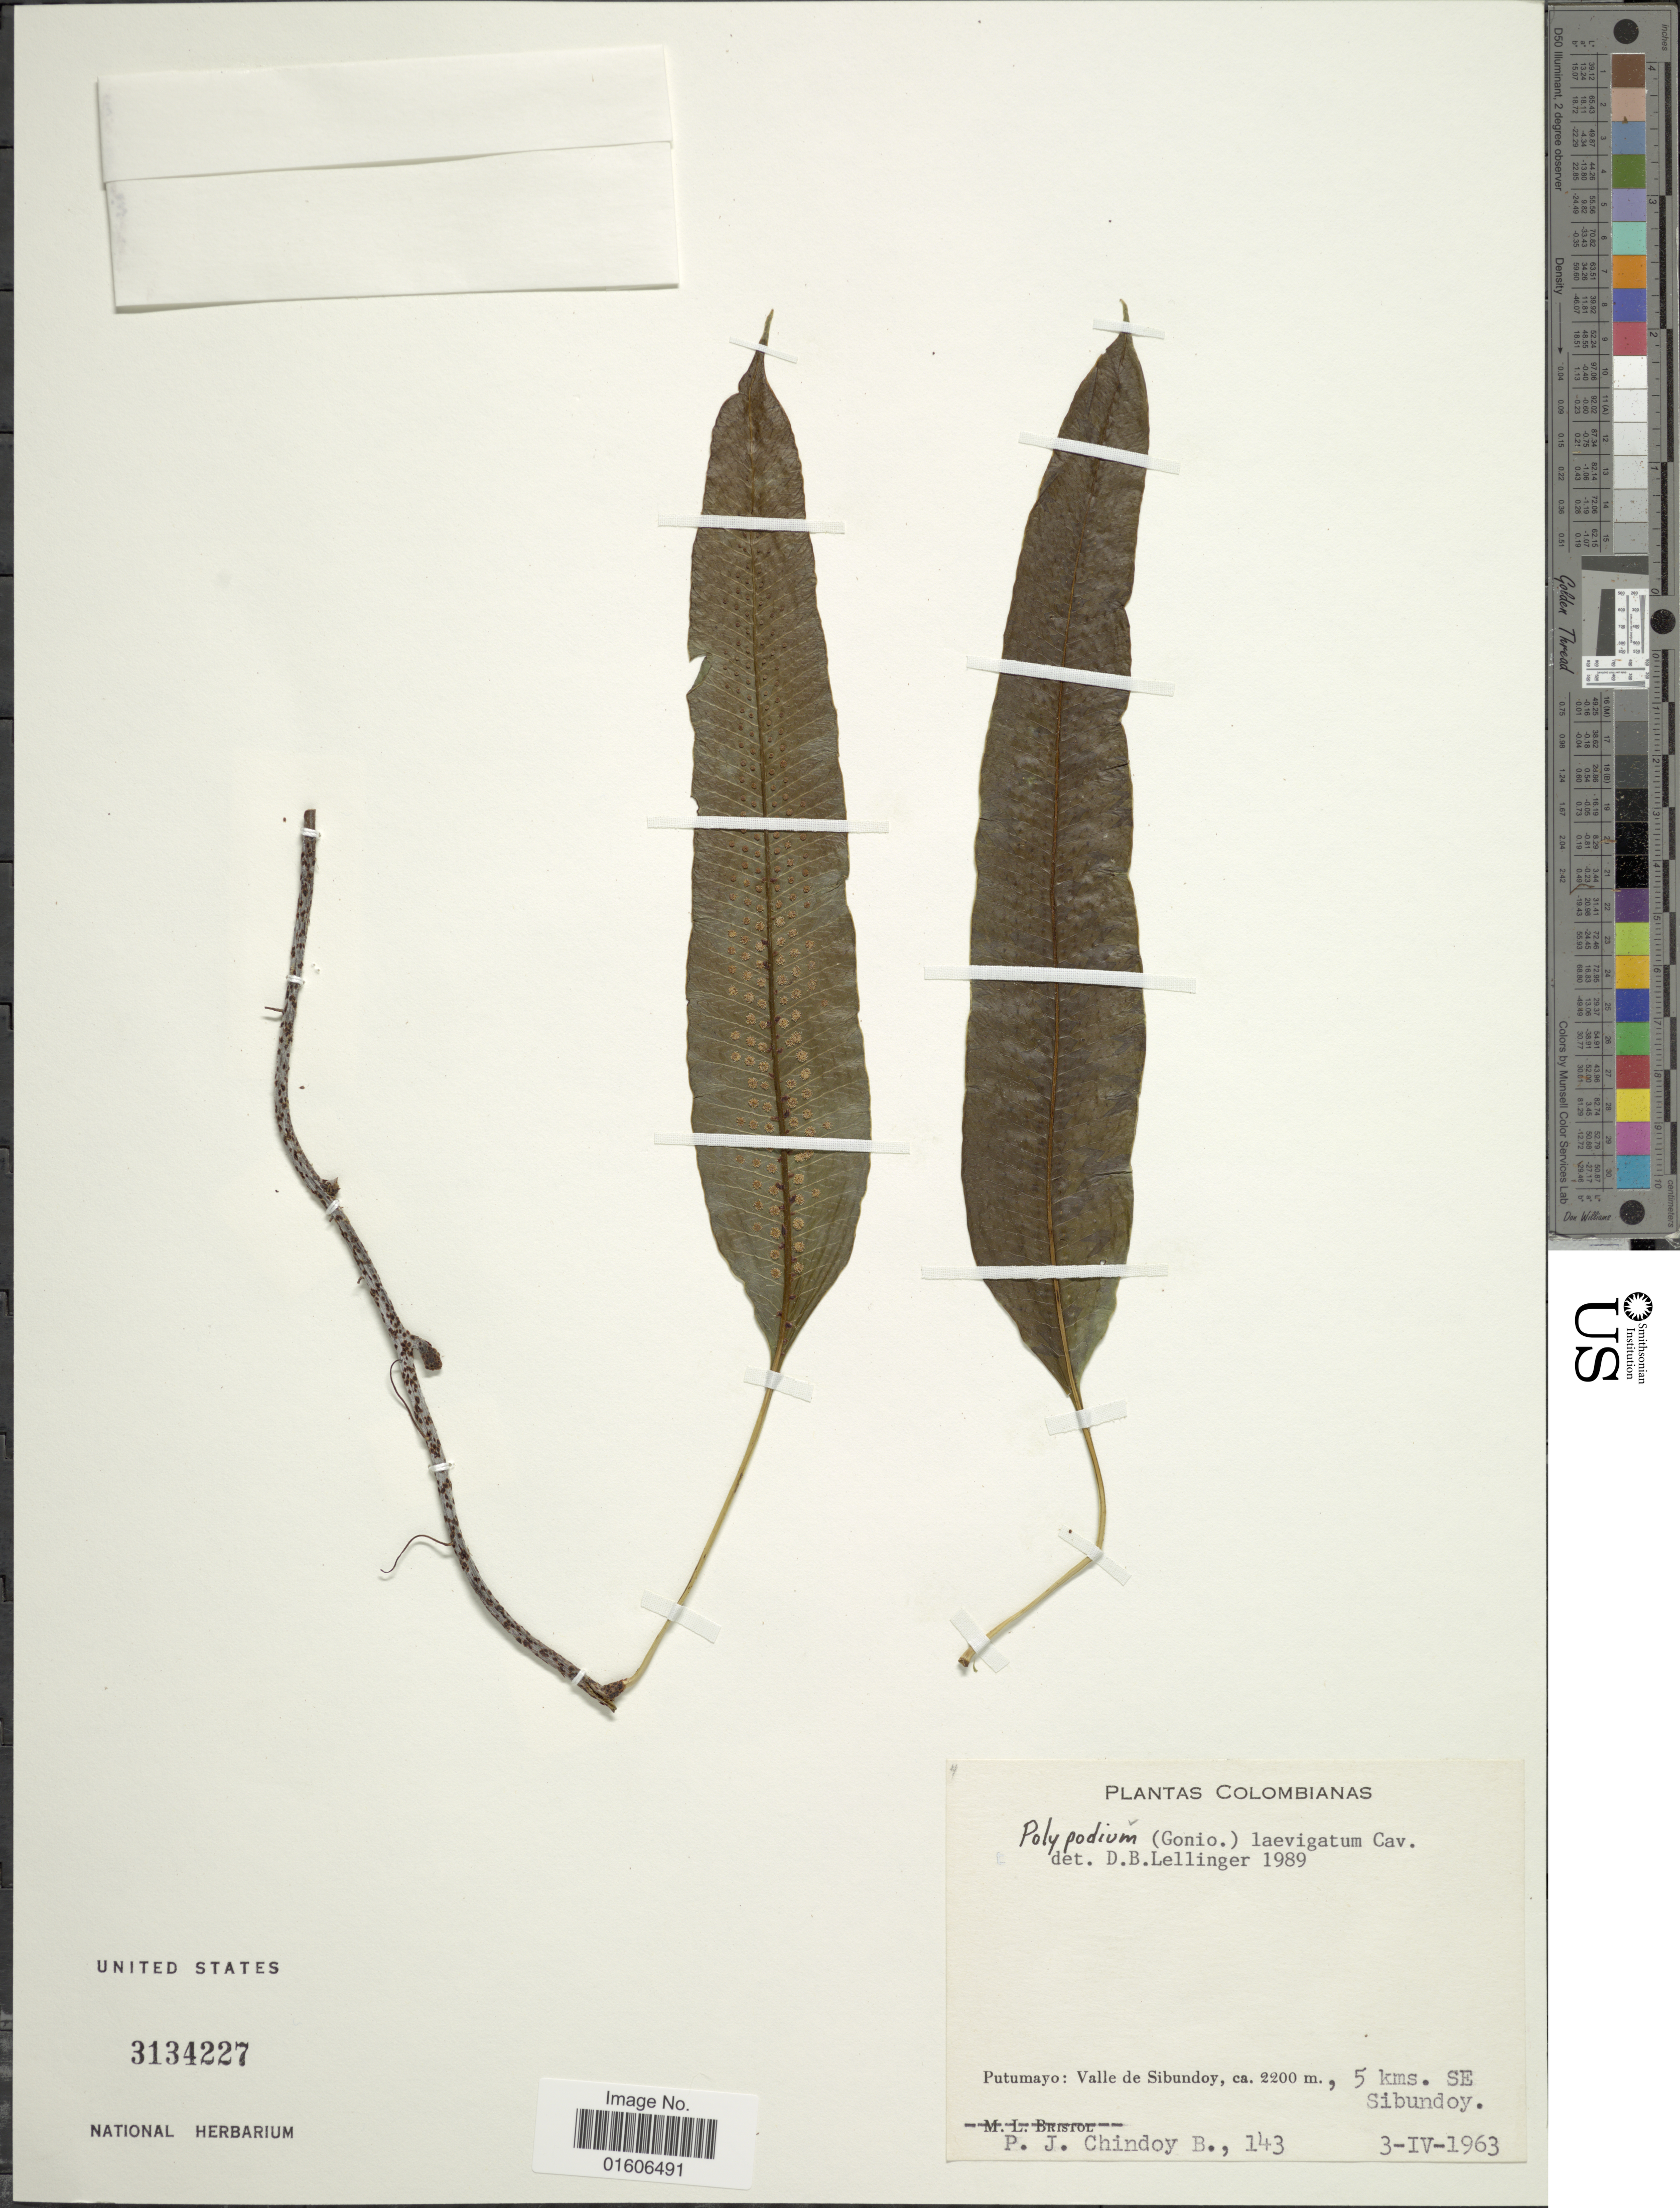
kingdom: Plantae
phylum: Tracheophyta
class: Polypodiopsida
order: Polypodiales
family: Polypodiaceae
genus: Serpocaulon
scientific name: Serpocaulon levigatum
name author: (Cav.) A.R. Sm.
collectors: P. Chindoy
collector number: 143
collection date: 1963-04-03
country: Colombia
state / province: Putumayo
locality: Putumayo: Valle de Sibundoy, 5 kms. SE Sibundoy.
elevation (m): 2200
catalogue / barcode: US 3134227